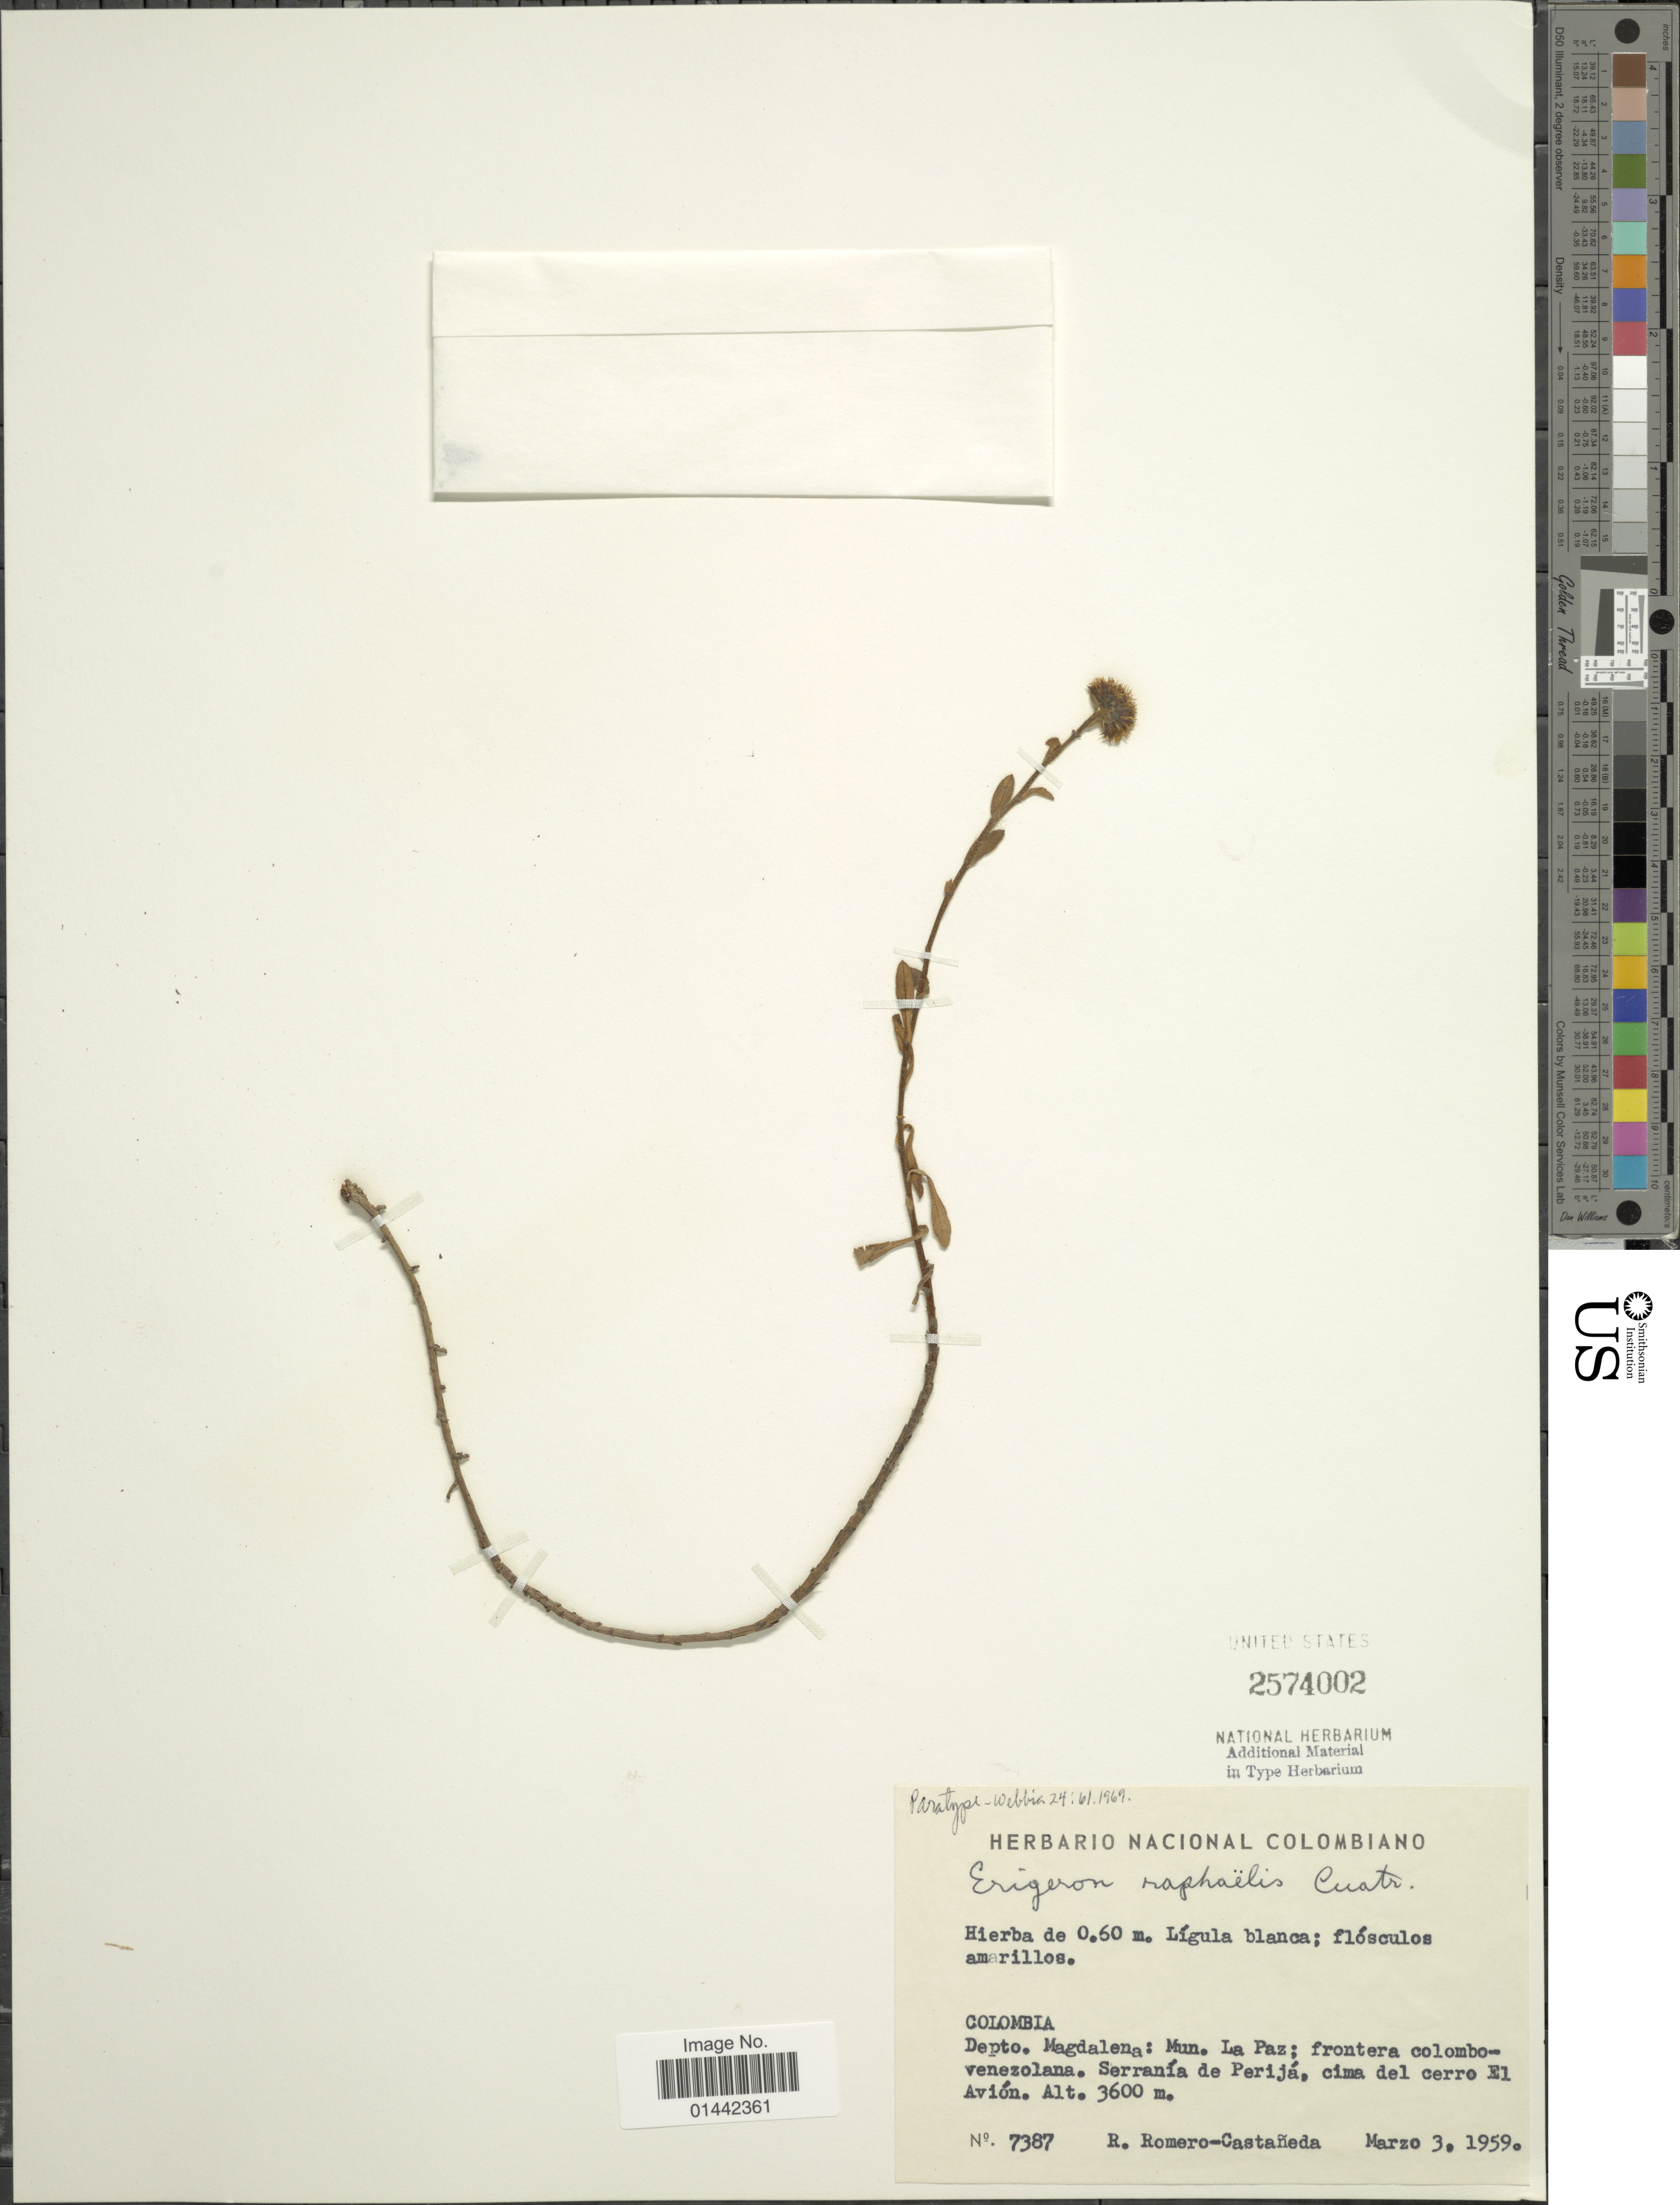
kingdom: Plantae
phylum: Tracheophyta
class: Magnoliopsida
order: Asterales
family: Asteraceae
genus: Erigeron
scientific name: Erigeron raphaelis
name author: Cuatrec.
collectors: R. Romero Castañeda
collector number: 7387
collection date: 1959-03-03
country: Colombia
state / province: Magdalena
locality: Mun. La Paz: frontera colombo-venezolana, Serranía de Perijá, cima del cerro El Avión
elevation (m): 3600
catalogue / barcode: US 2574002